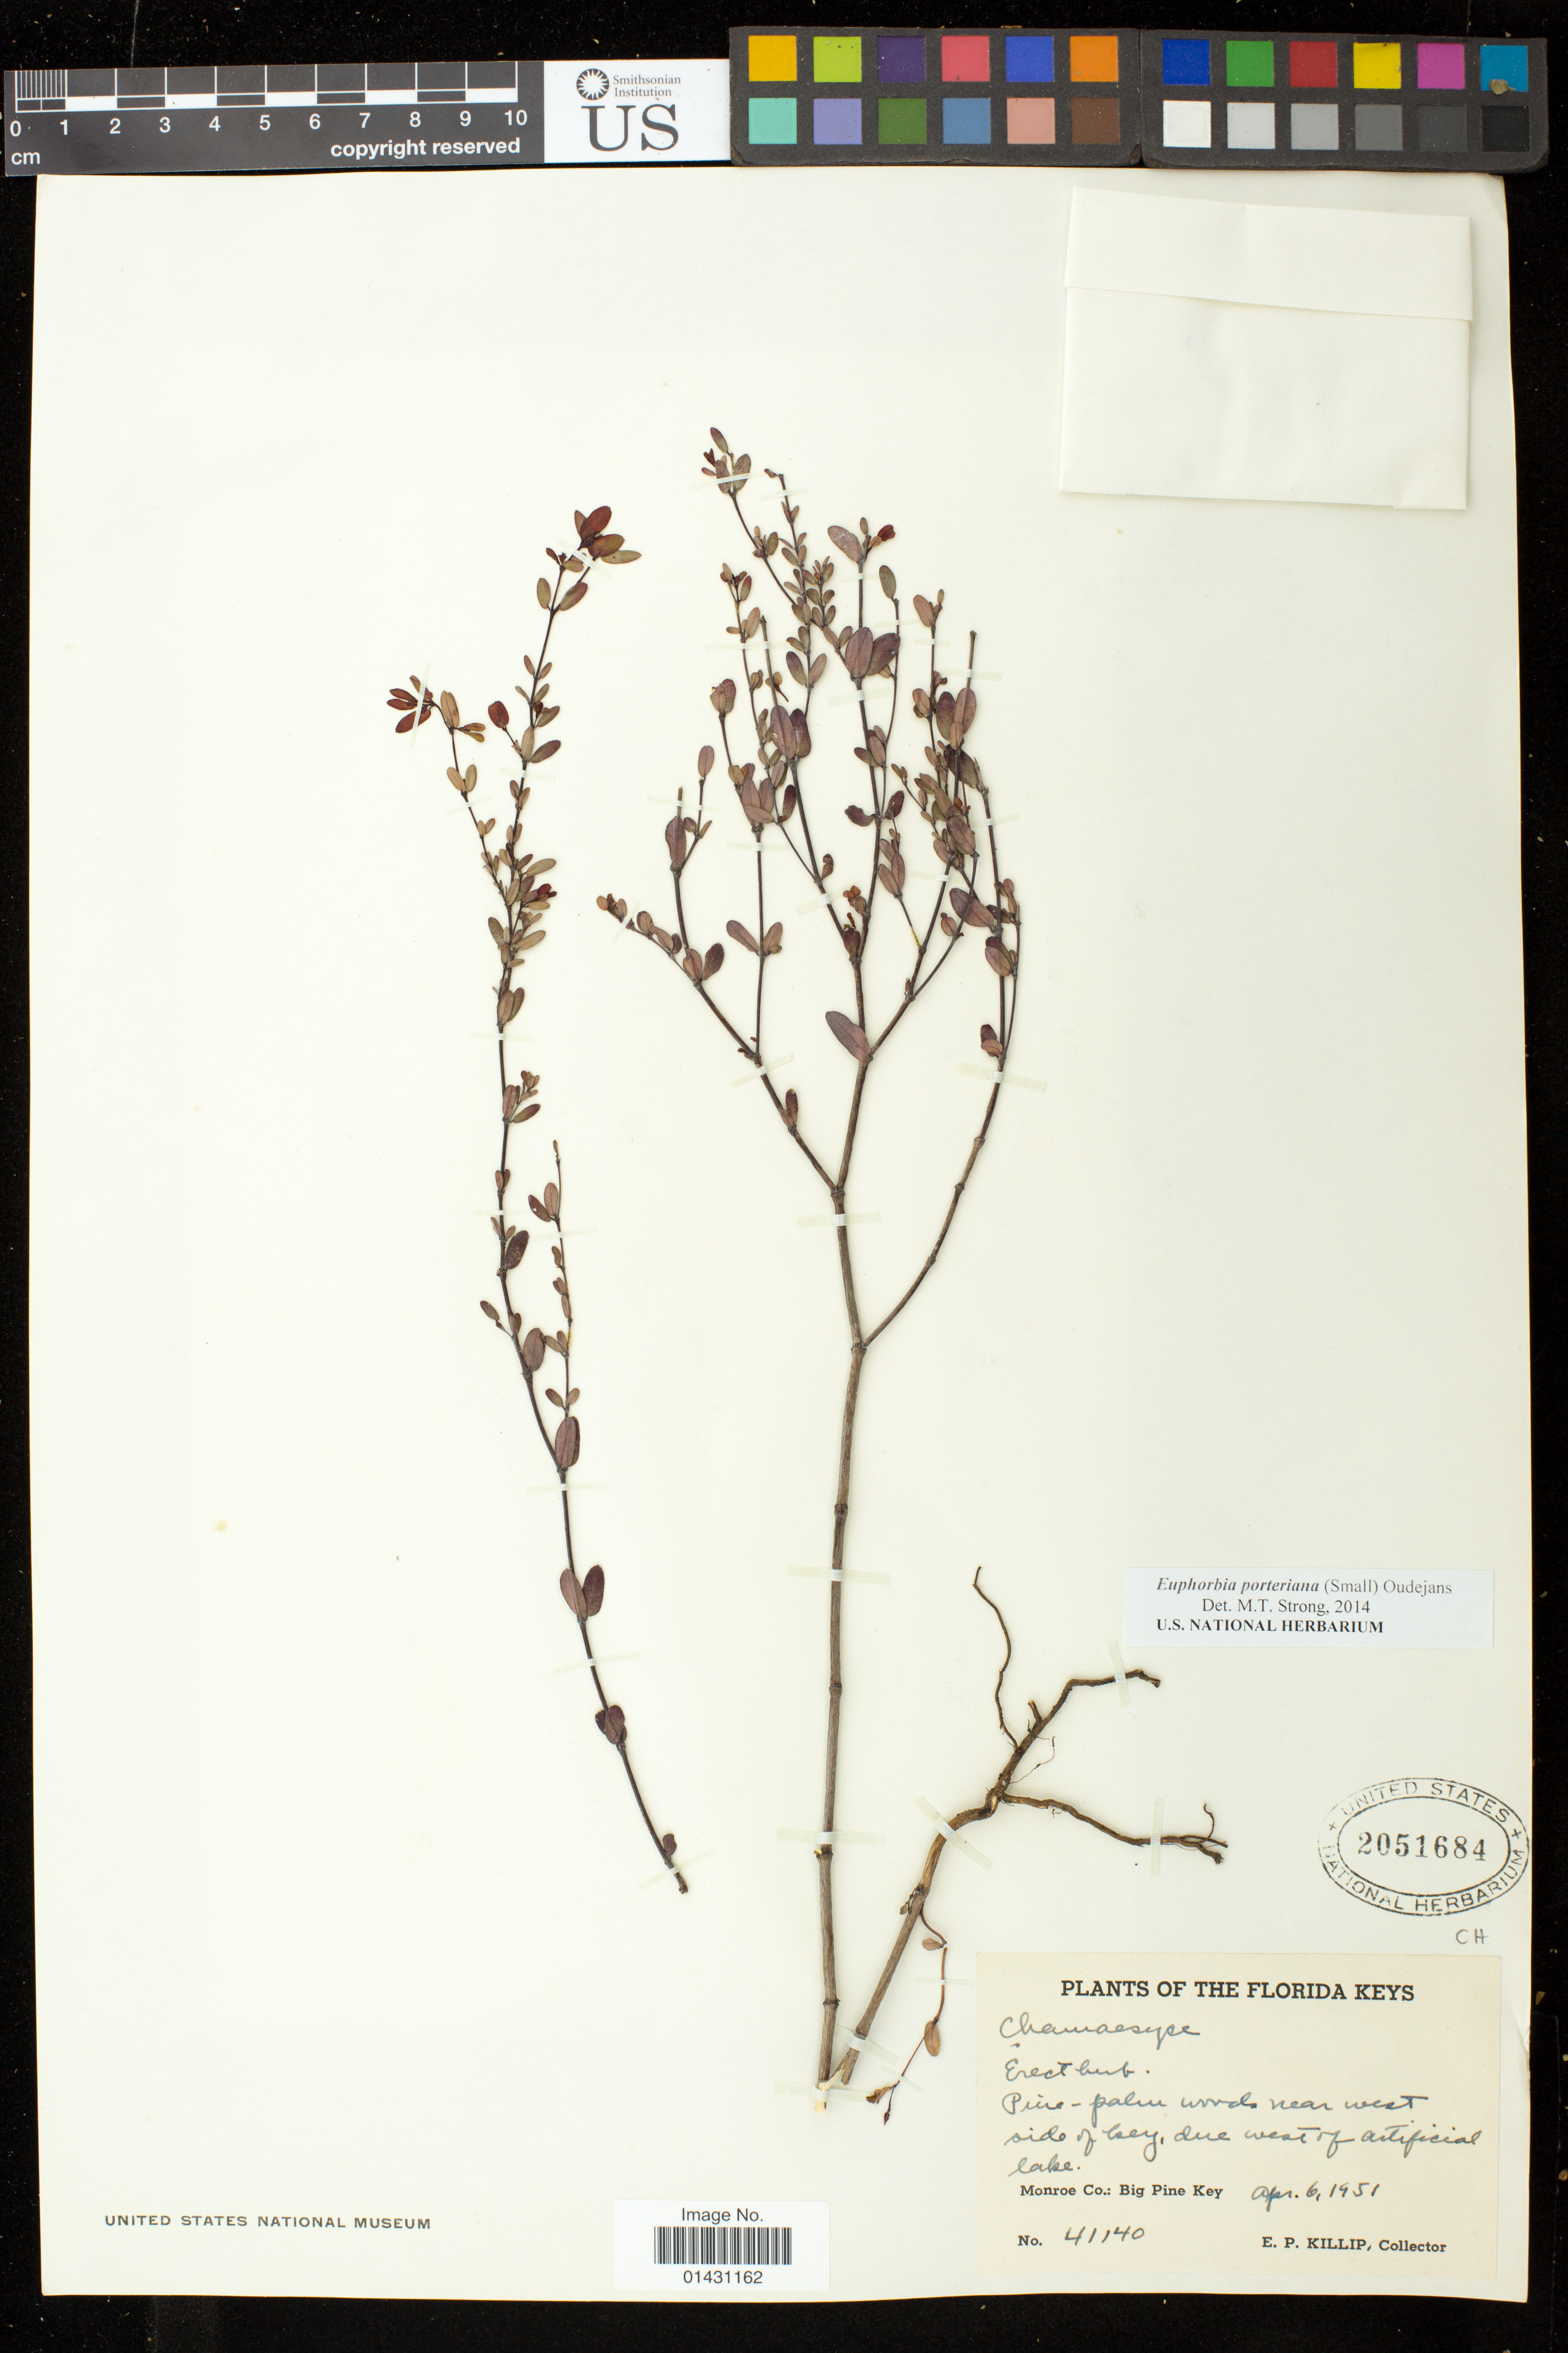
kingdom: Plantae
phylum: Tracheophyta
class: Magnoliopsida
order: Malpighiales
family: Euphorbiaceae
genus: Euphorbia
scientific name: Euphorbia porteriana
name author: (Small) Oudejans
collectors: E. P. Killip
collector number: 41140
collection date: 1951-04-06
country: United States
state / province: Florida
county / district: Monroe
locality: Near west side of key, due west of artificial lake; Big Pine Key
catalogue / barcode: US 2051684